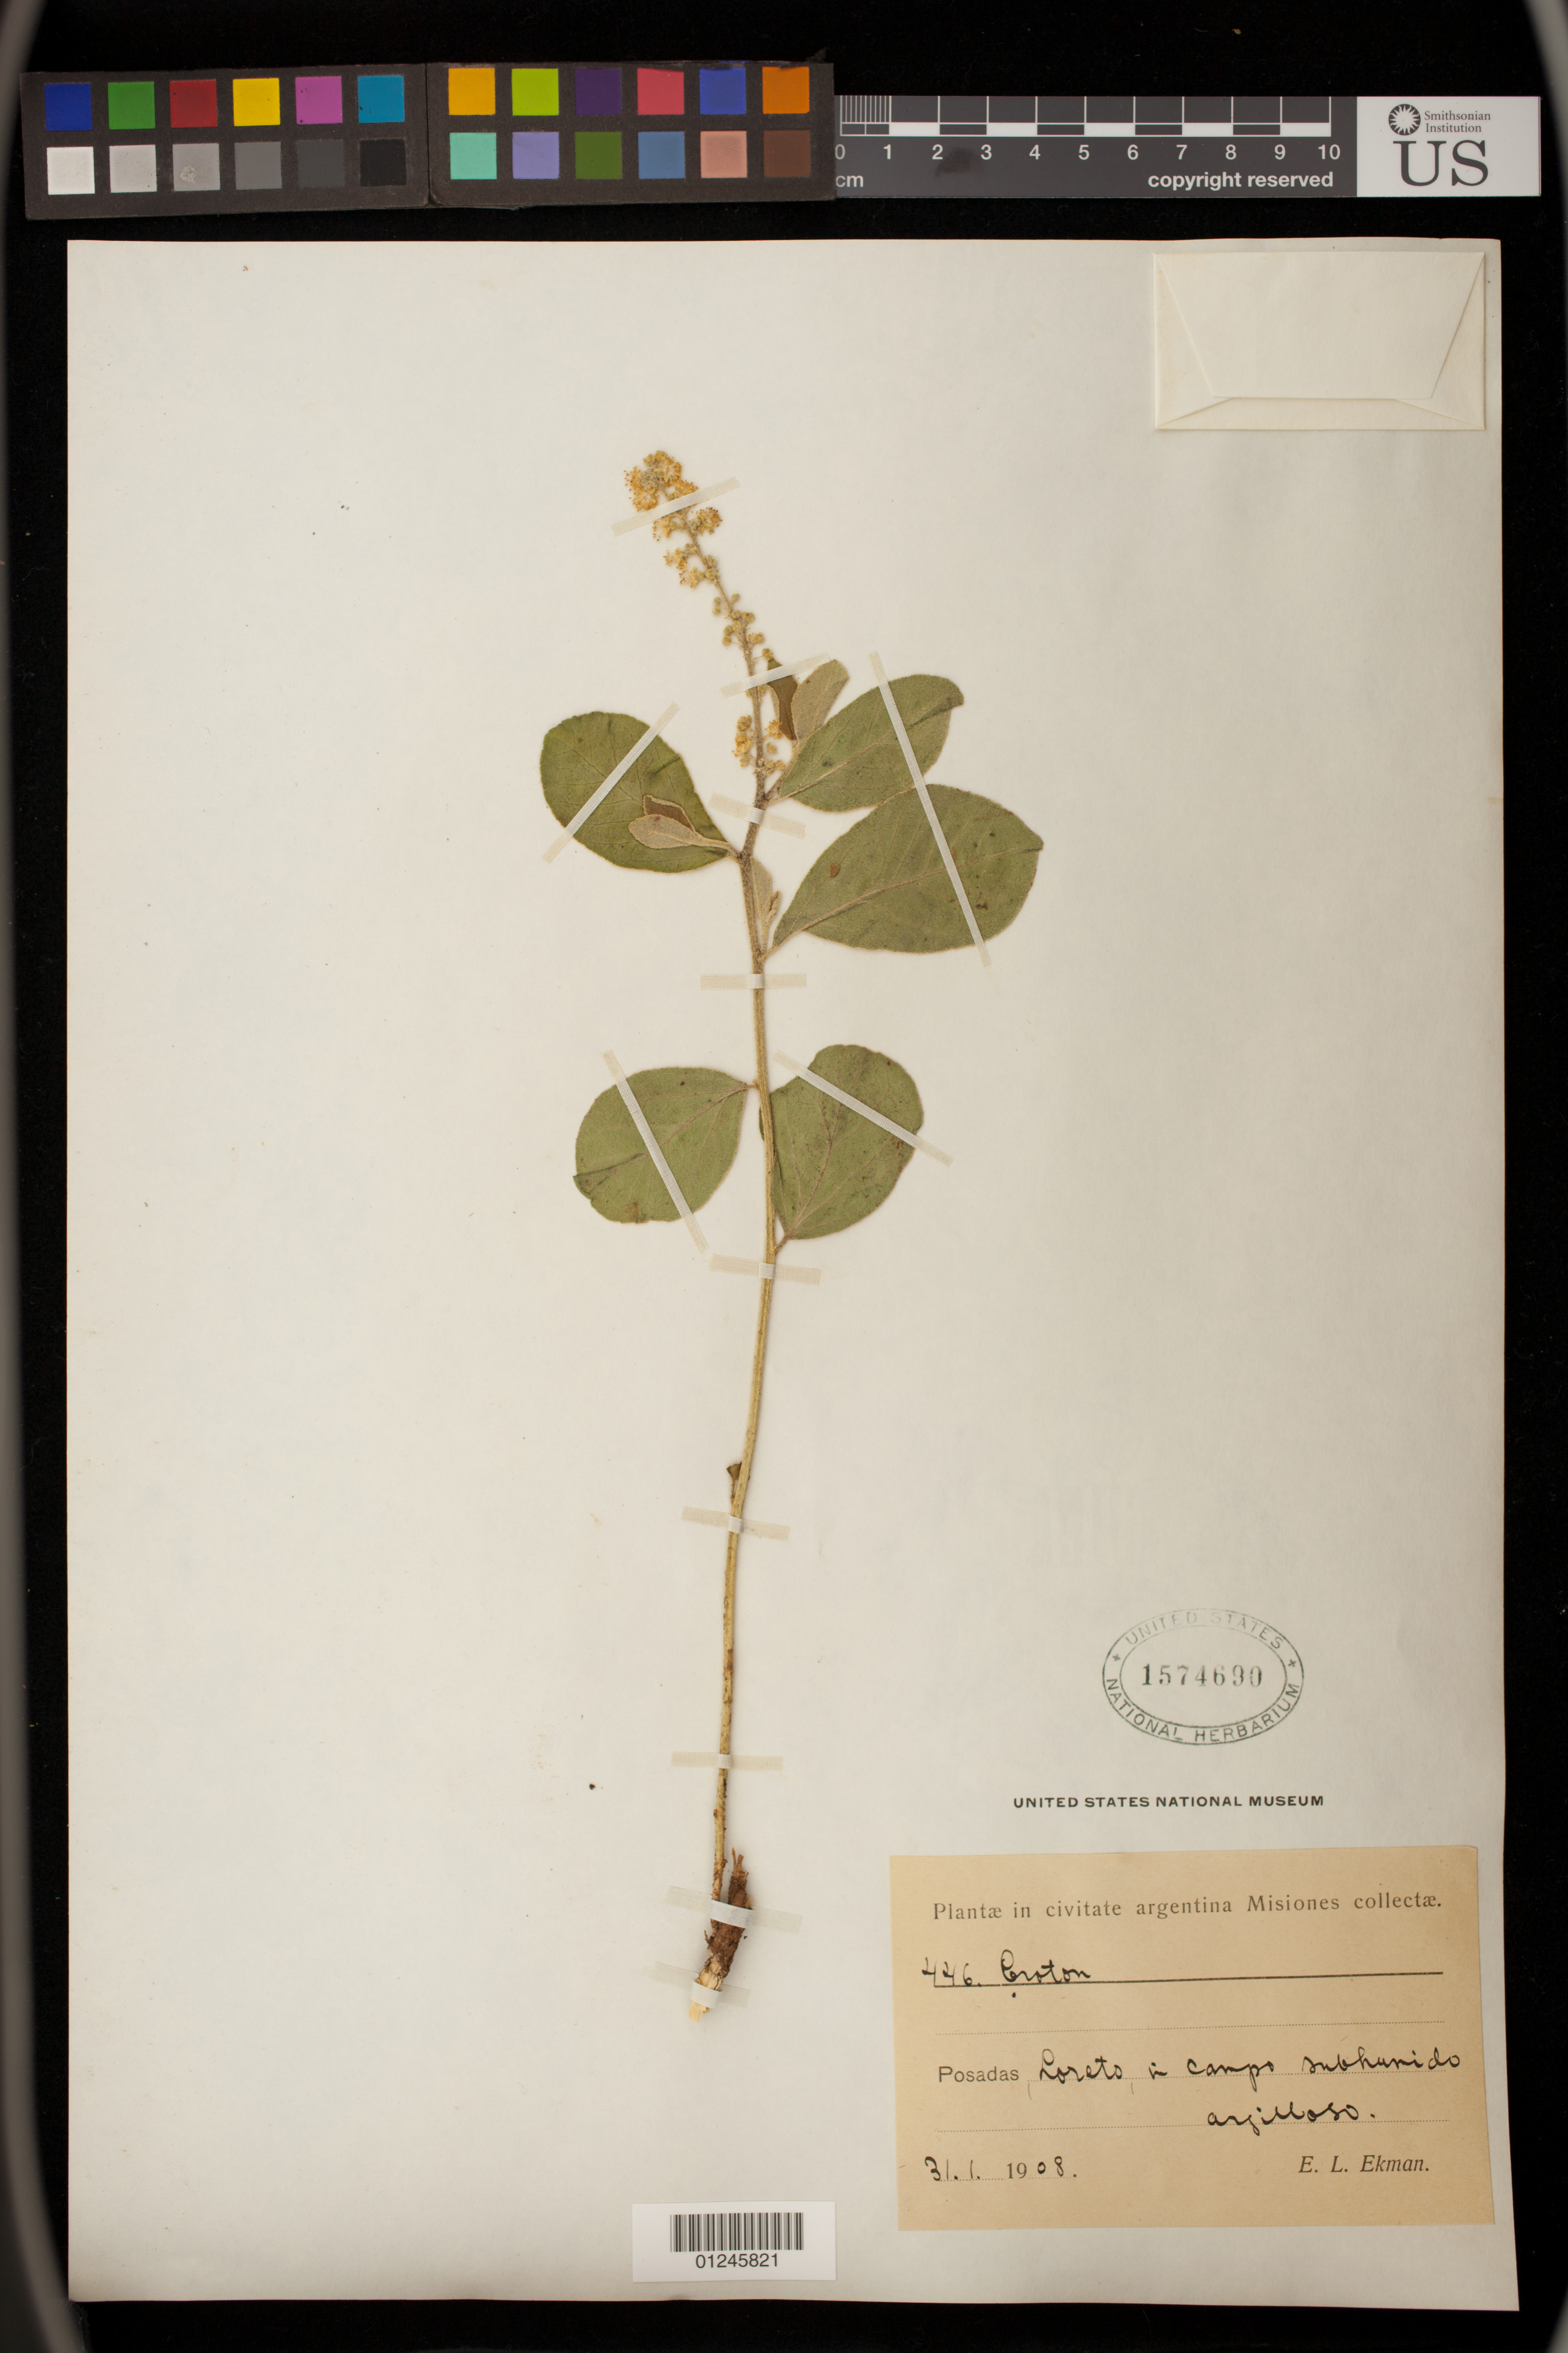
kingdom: Plantae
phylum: Tracheophyta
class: Magnoliopsida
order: Malpighiales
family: Euphorbiaceae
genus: Croton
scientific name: Croton sp.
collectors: E. L. Ekman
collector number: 446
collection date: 1908-01-31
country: Argentina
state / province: Misiones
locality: Posadas, Loreto, in campo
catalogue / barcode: US 1574690